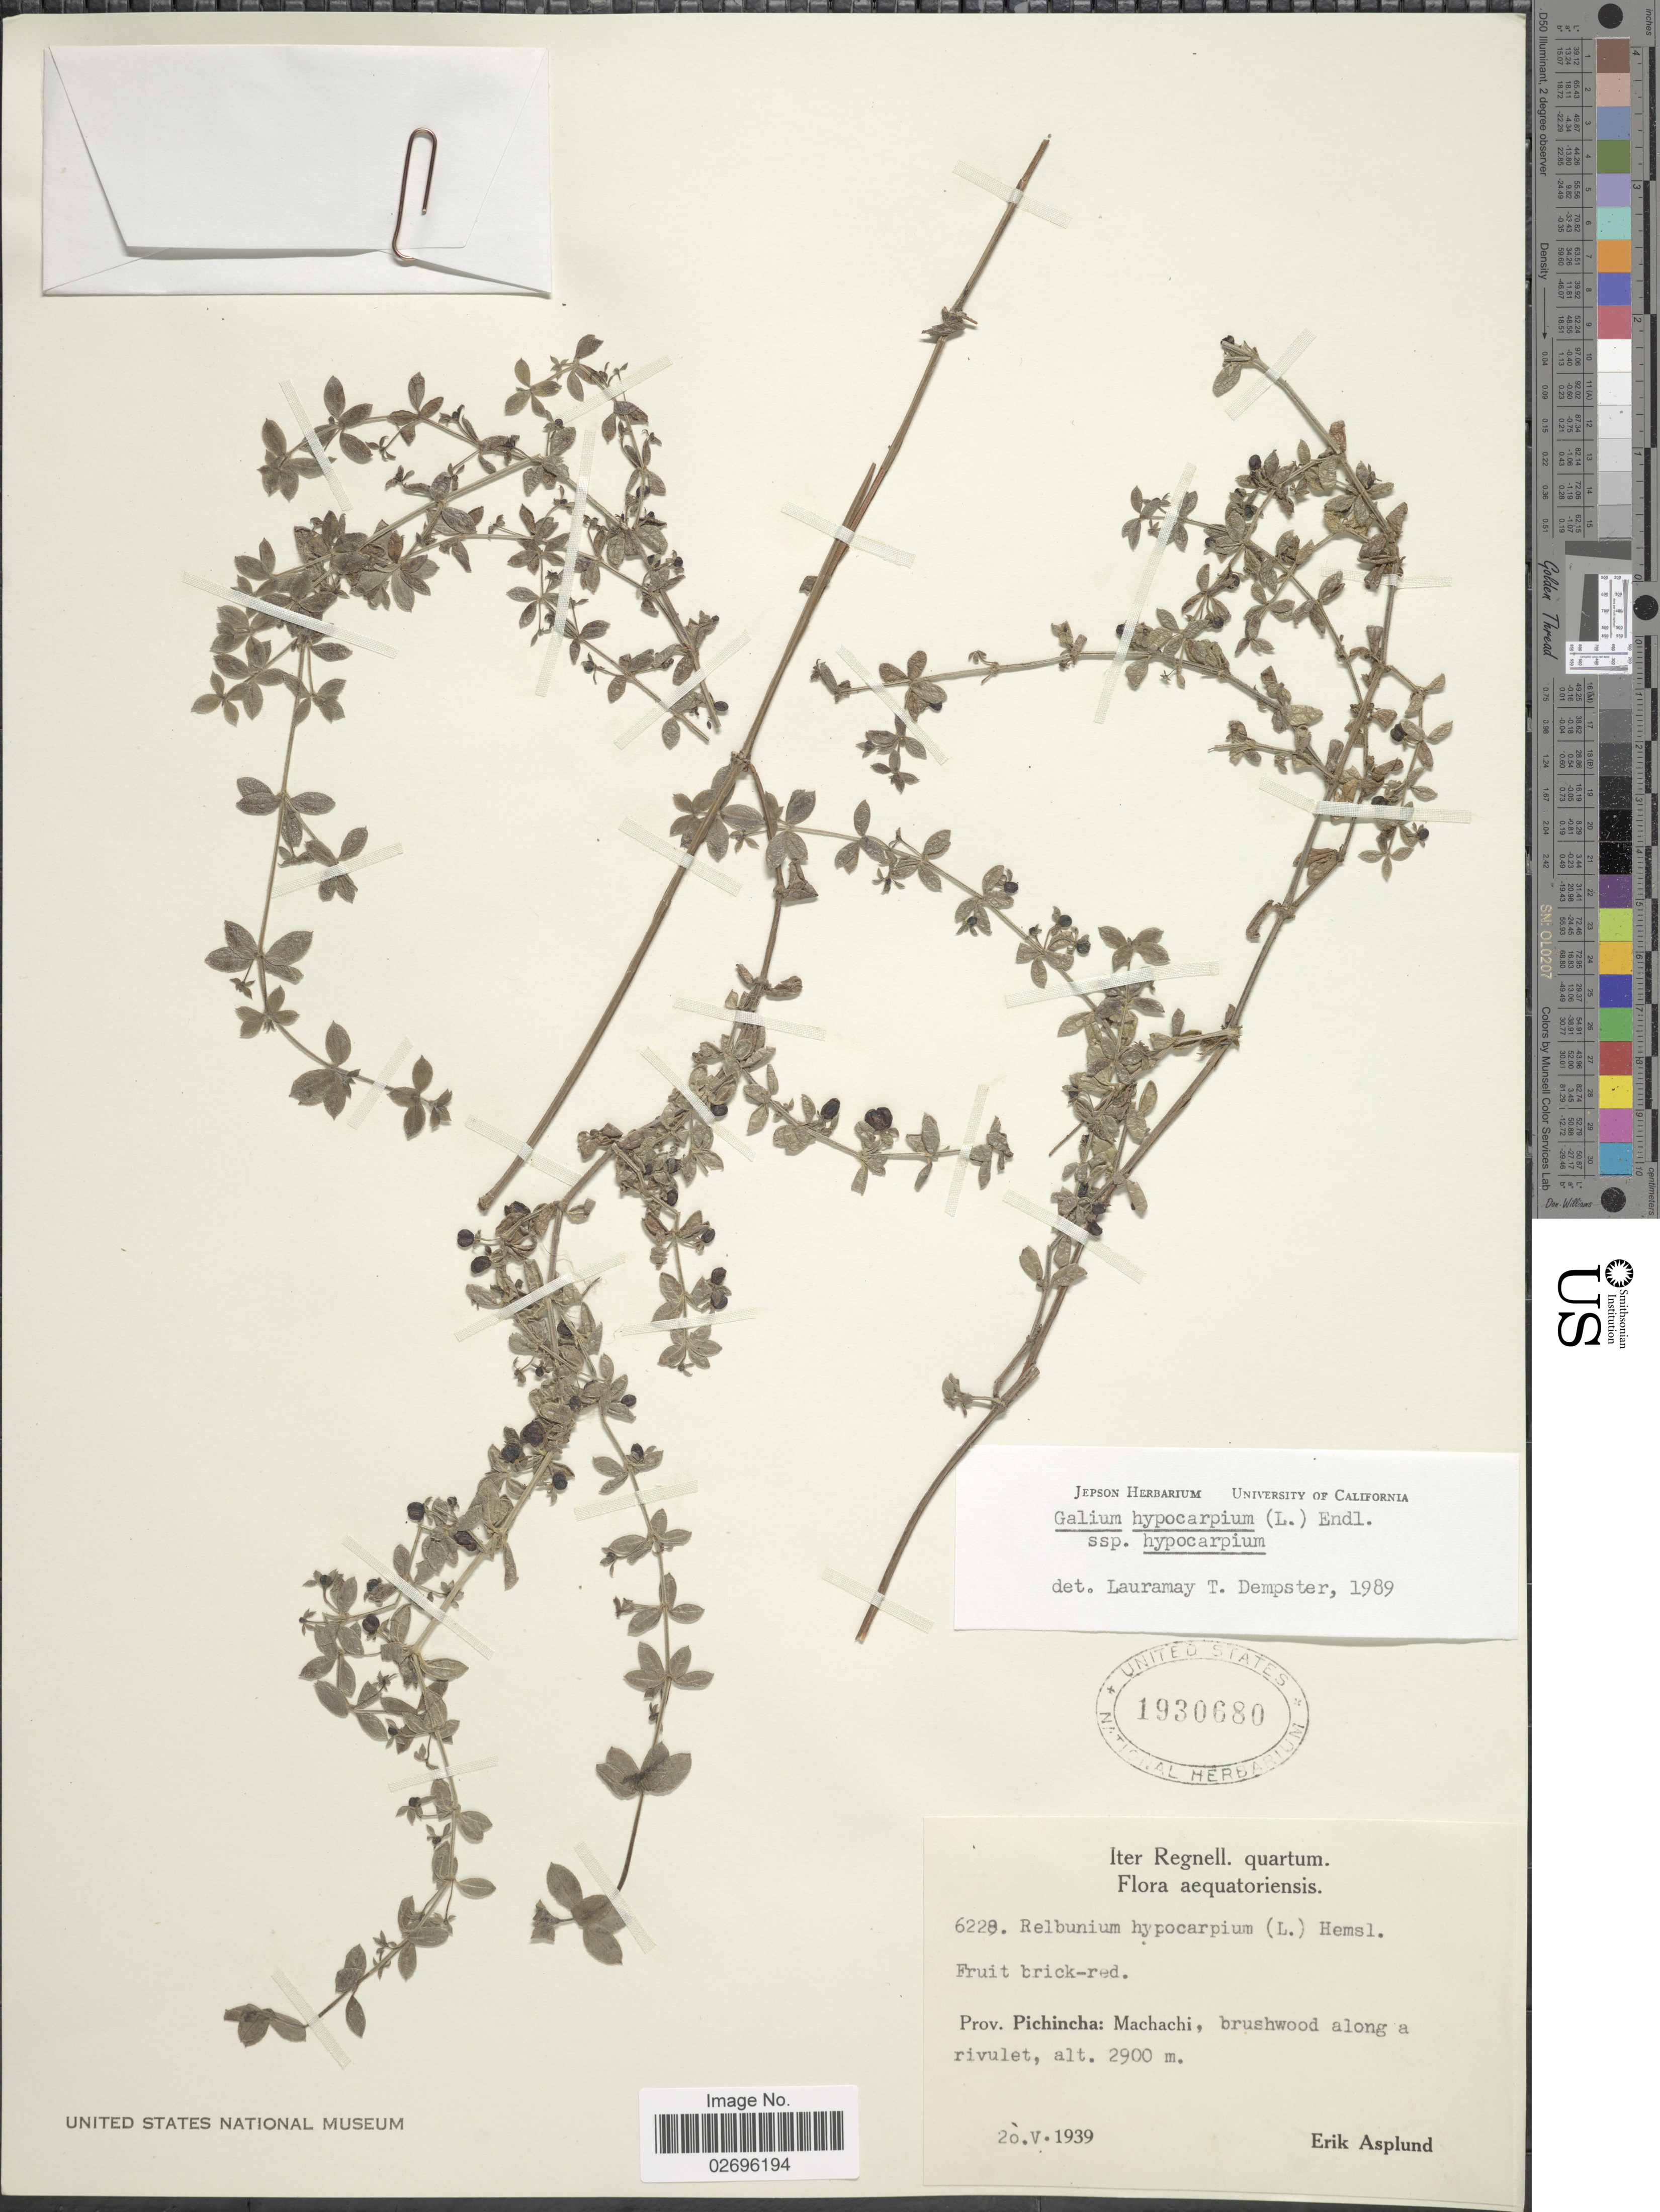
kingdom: Plantae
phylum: Tracheophyta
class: Magnoliopsida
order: Gentianales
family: Rubiaceae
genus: Galium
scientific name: Galium hypocarpium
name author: (L.) Endl. ex Griseb.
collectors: E. Asplund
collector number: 6228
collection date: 1939-05-20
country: Ecuador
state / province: Pichincha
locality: Aequatoriensis. Machachi, brushwood along a rivulet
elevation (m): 2900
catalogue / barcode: US 1930680